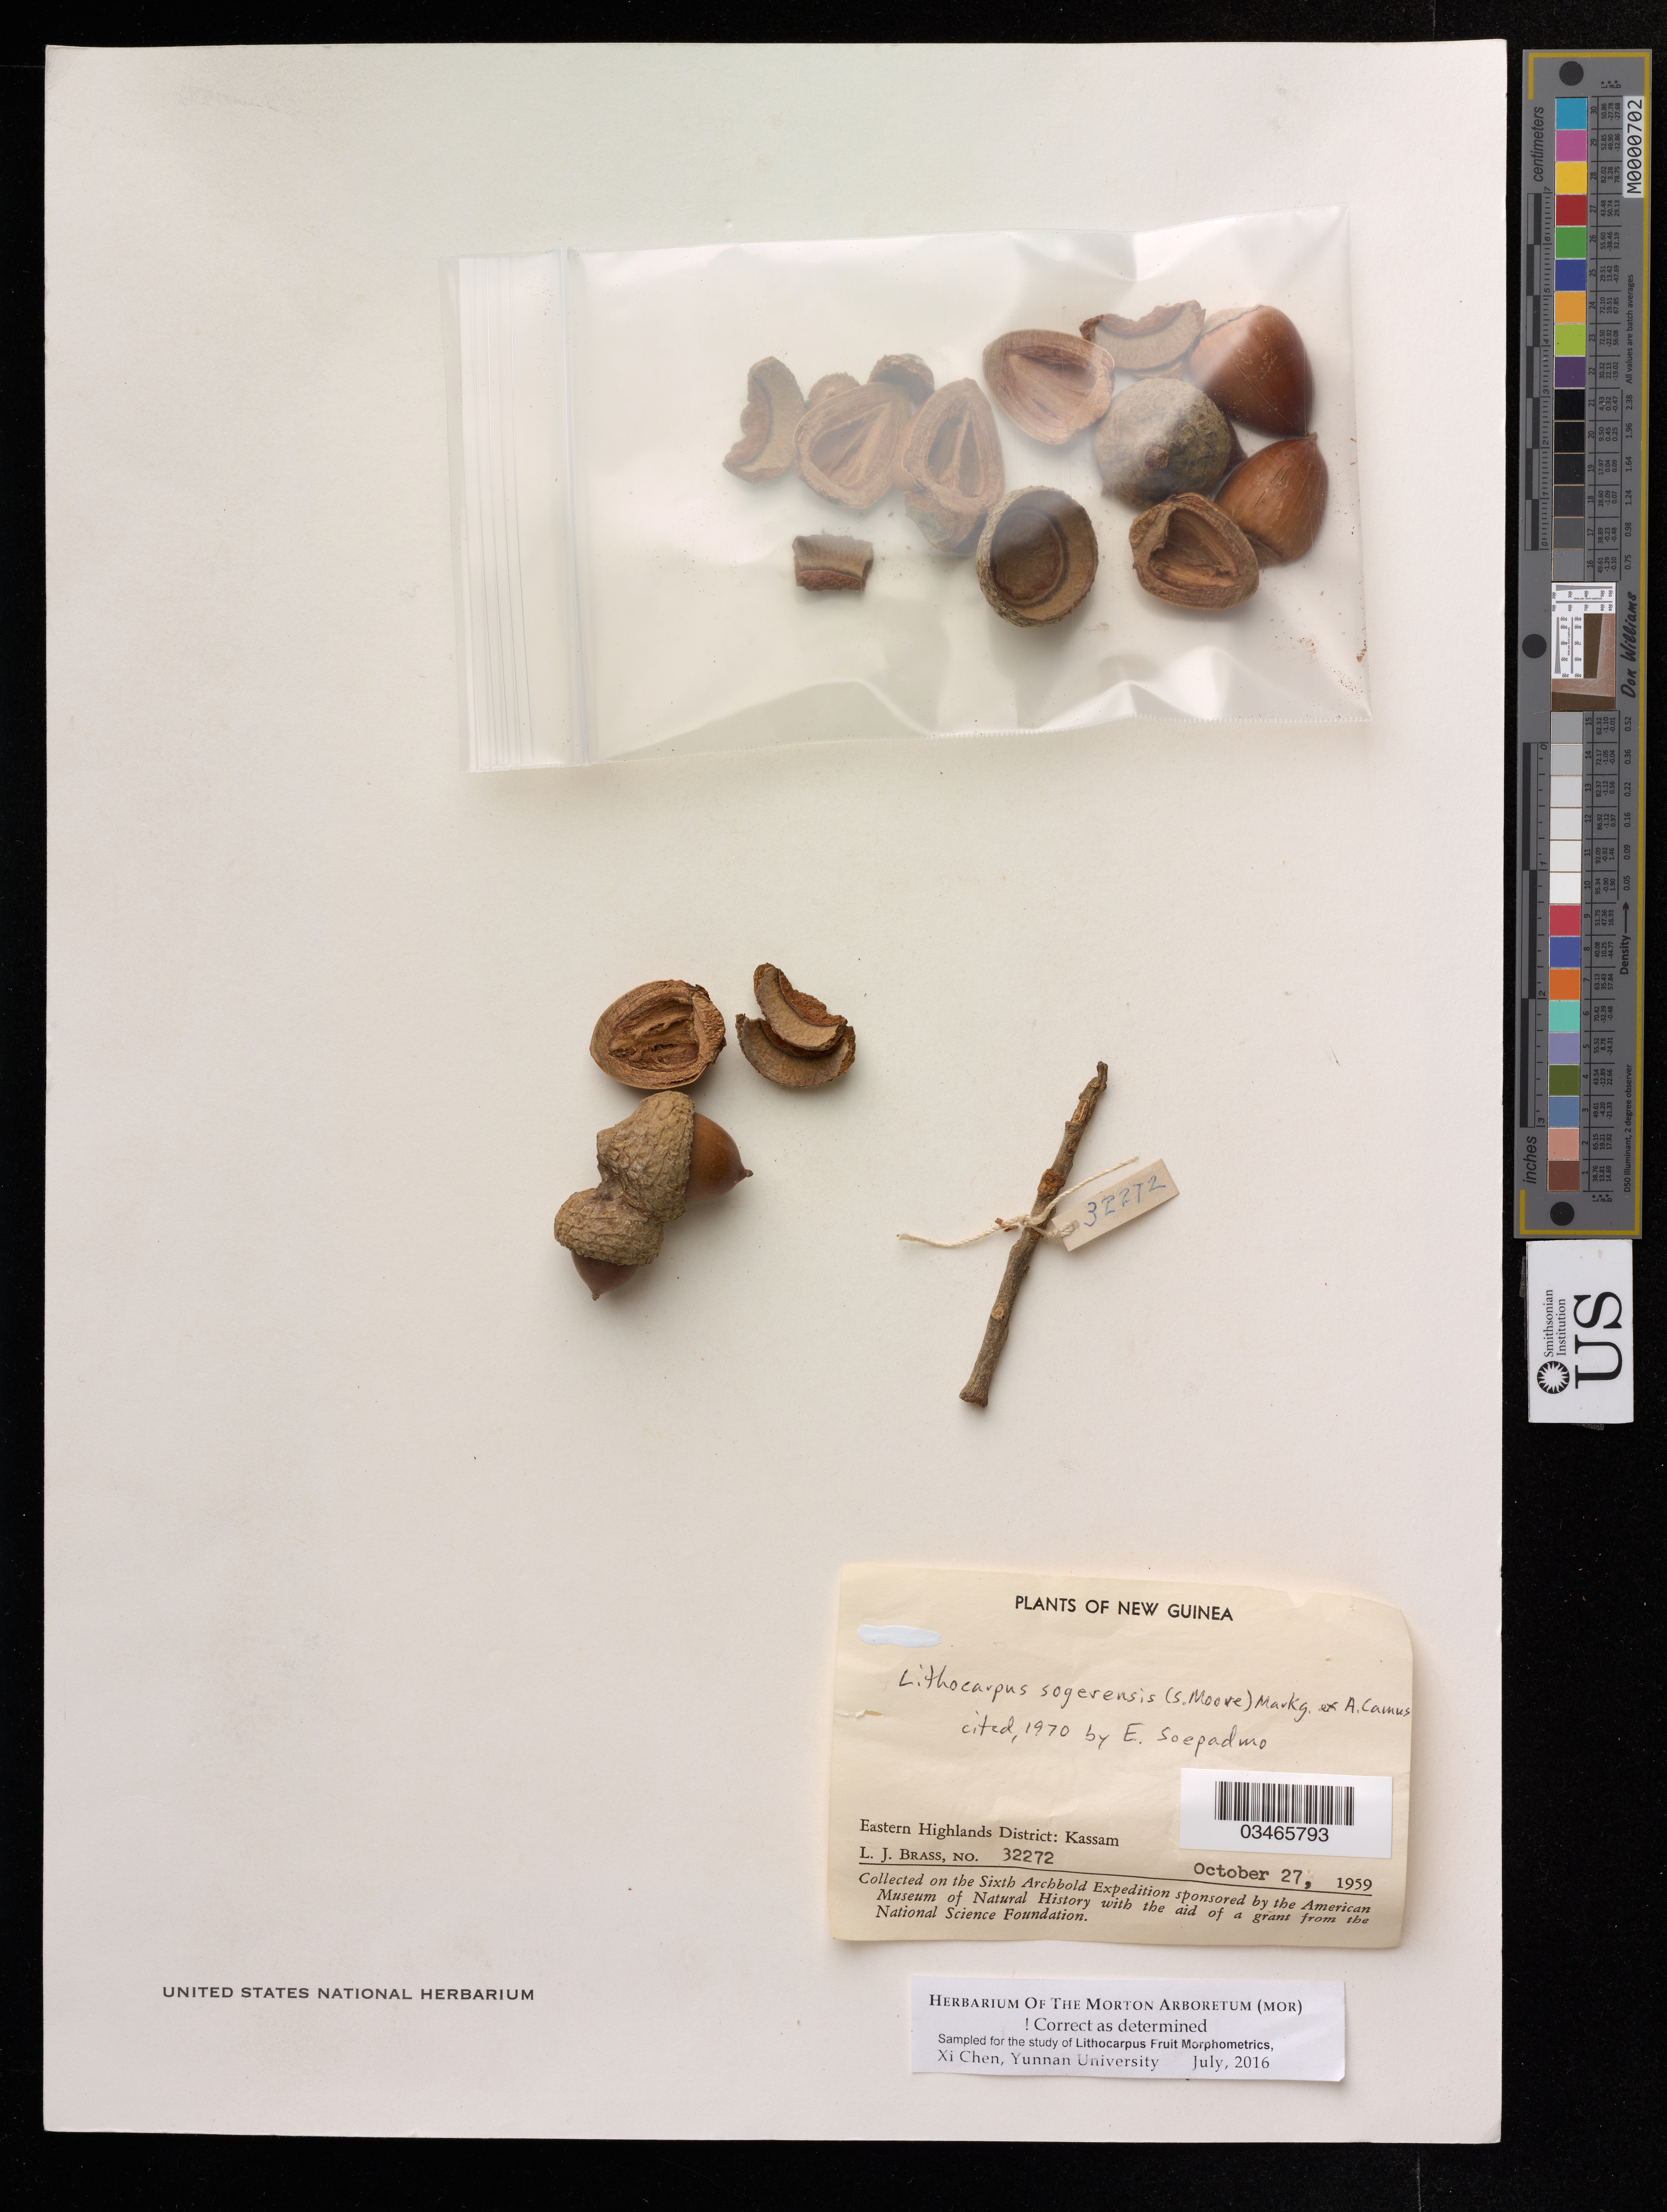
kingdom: Plantae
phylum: Tracheophyta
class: Magnoliopsida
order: Fagales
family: Fagaceae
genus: Lithocarpus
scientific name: Lithocarpus sogerensis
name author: (S. Moore) Markgr. ex A. Camus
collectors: L. J. Brass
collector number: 32272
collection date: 1959-10-27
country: Papua New Guinea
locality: New Guinea. Eastern Highlands District: Kassam.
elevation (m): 1370